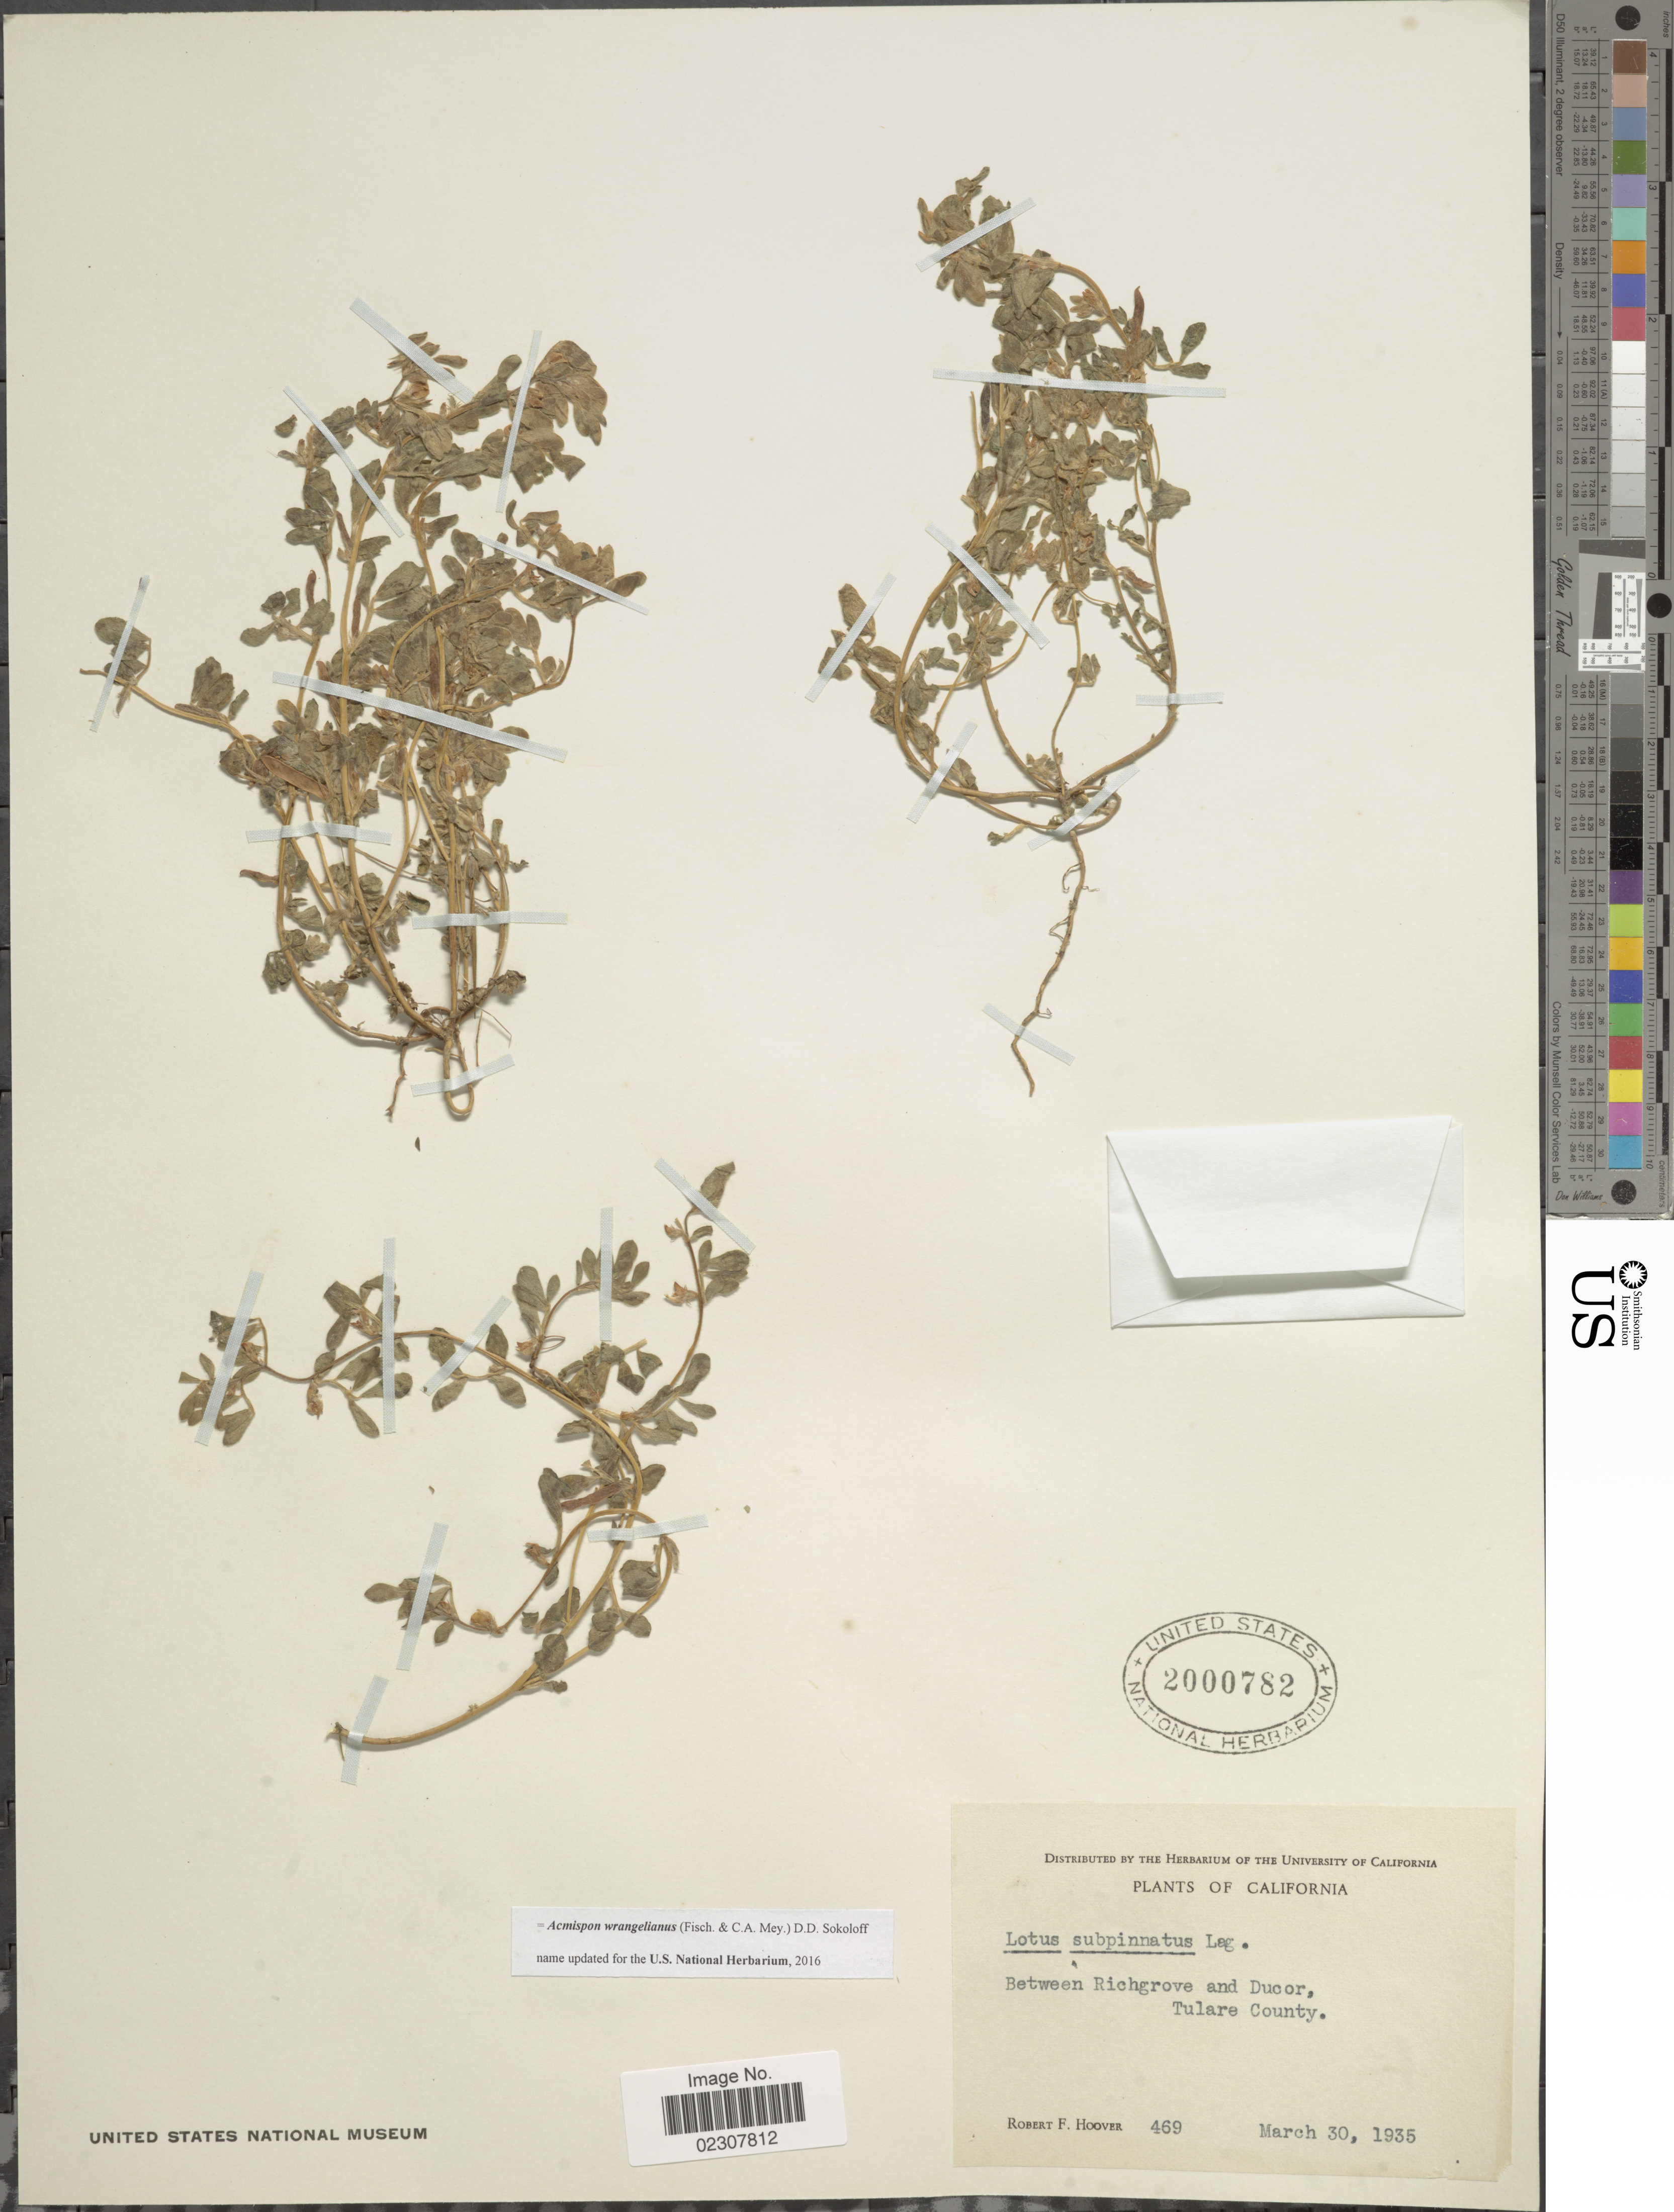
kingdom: Plantae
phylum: Tracheophyta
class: Magnoliopsida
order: Fabales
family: Fabaceae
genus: Acmispon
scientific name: Acmispon wrangelianus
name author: (Fisch. & C.A. Mey.) D.D. Sokoloff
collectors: R. F. Hoover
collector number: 469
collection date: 1935-03-30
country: United States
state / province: California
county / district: Tulare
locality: Between Richgrove and Ducor, Tulare County.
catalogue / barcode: US 2000782